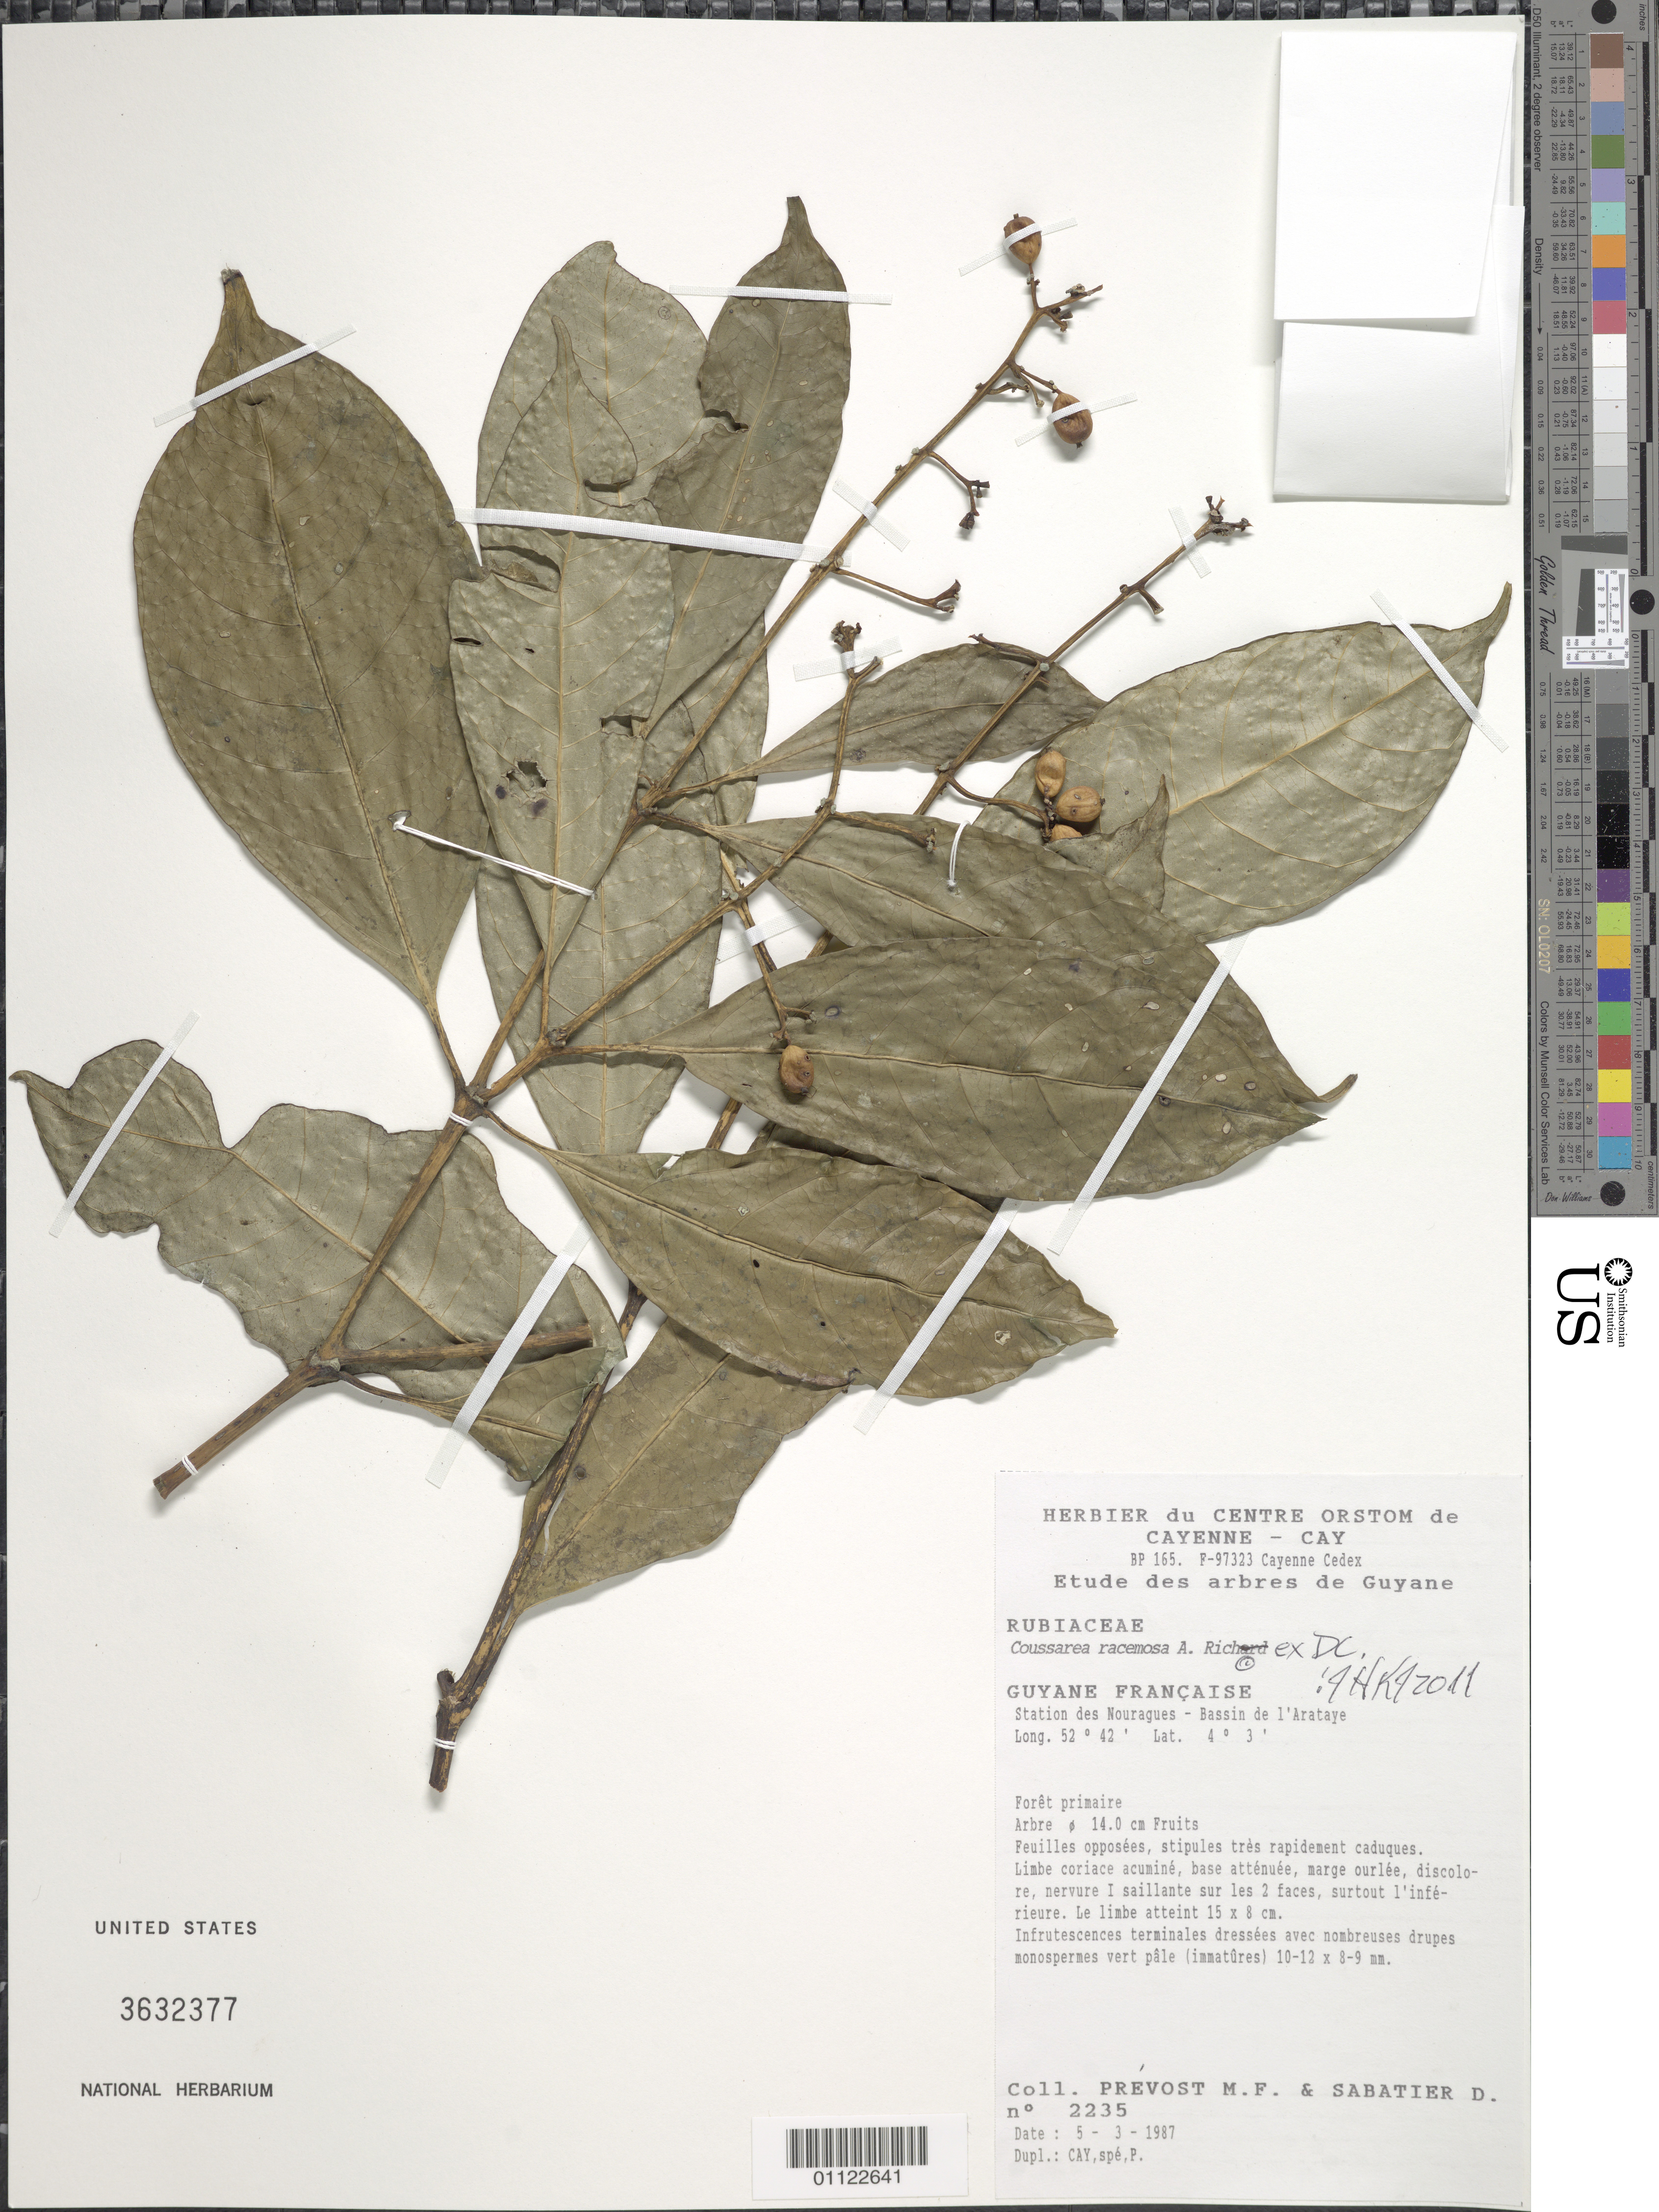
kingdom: Plantae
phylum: Tracheophyta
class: Magnoliopsida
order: Gentianales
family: Rubiaceae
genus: Coussarea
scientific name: Coussarea racemosa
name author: A. Rich.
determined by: Kirkbride, J. H.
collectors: M.-F. Prévost & D. Sabatier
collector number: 2235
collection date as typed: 5-Mar-87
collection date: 1987-03-05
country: French Guiana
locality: Station des Nouragues, Bassin de l'Arataye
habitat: Primary forest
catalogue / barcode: US 3632377